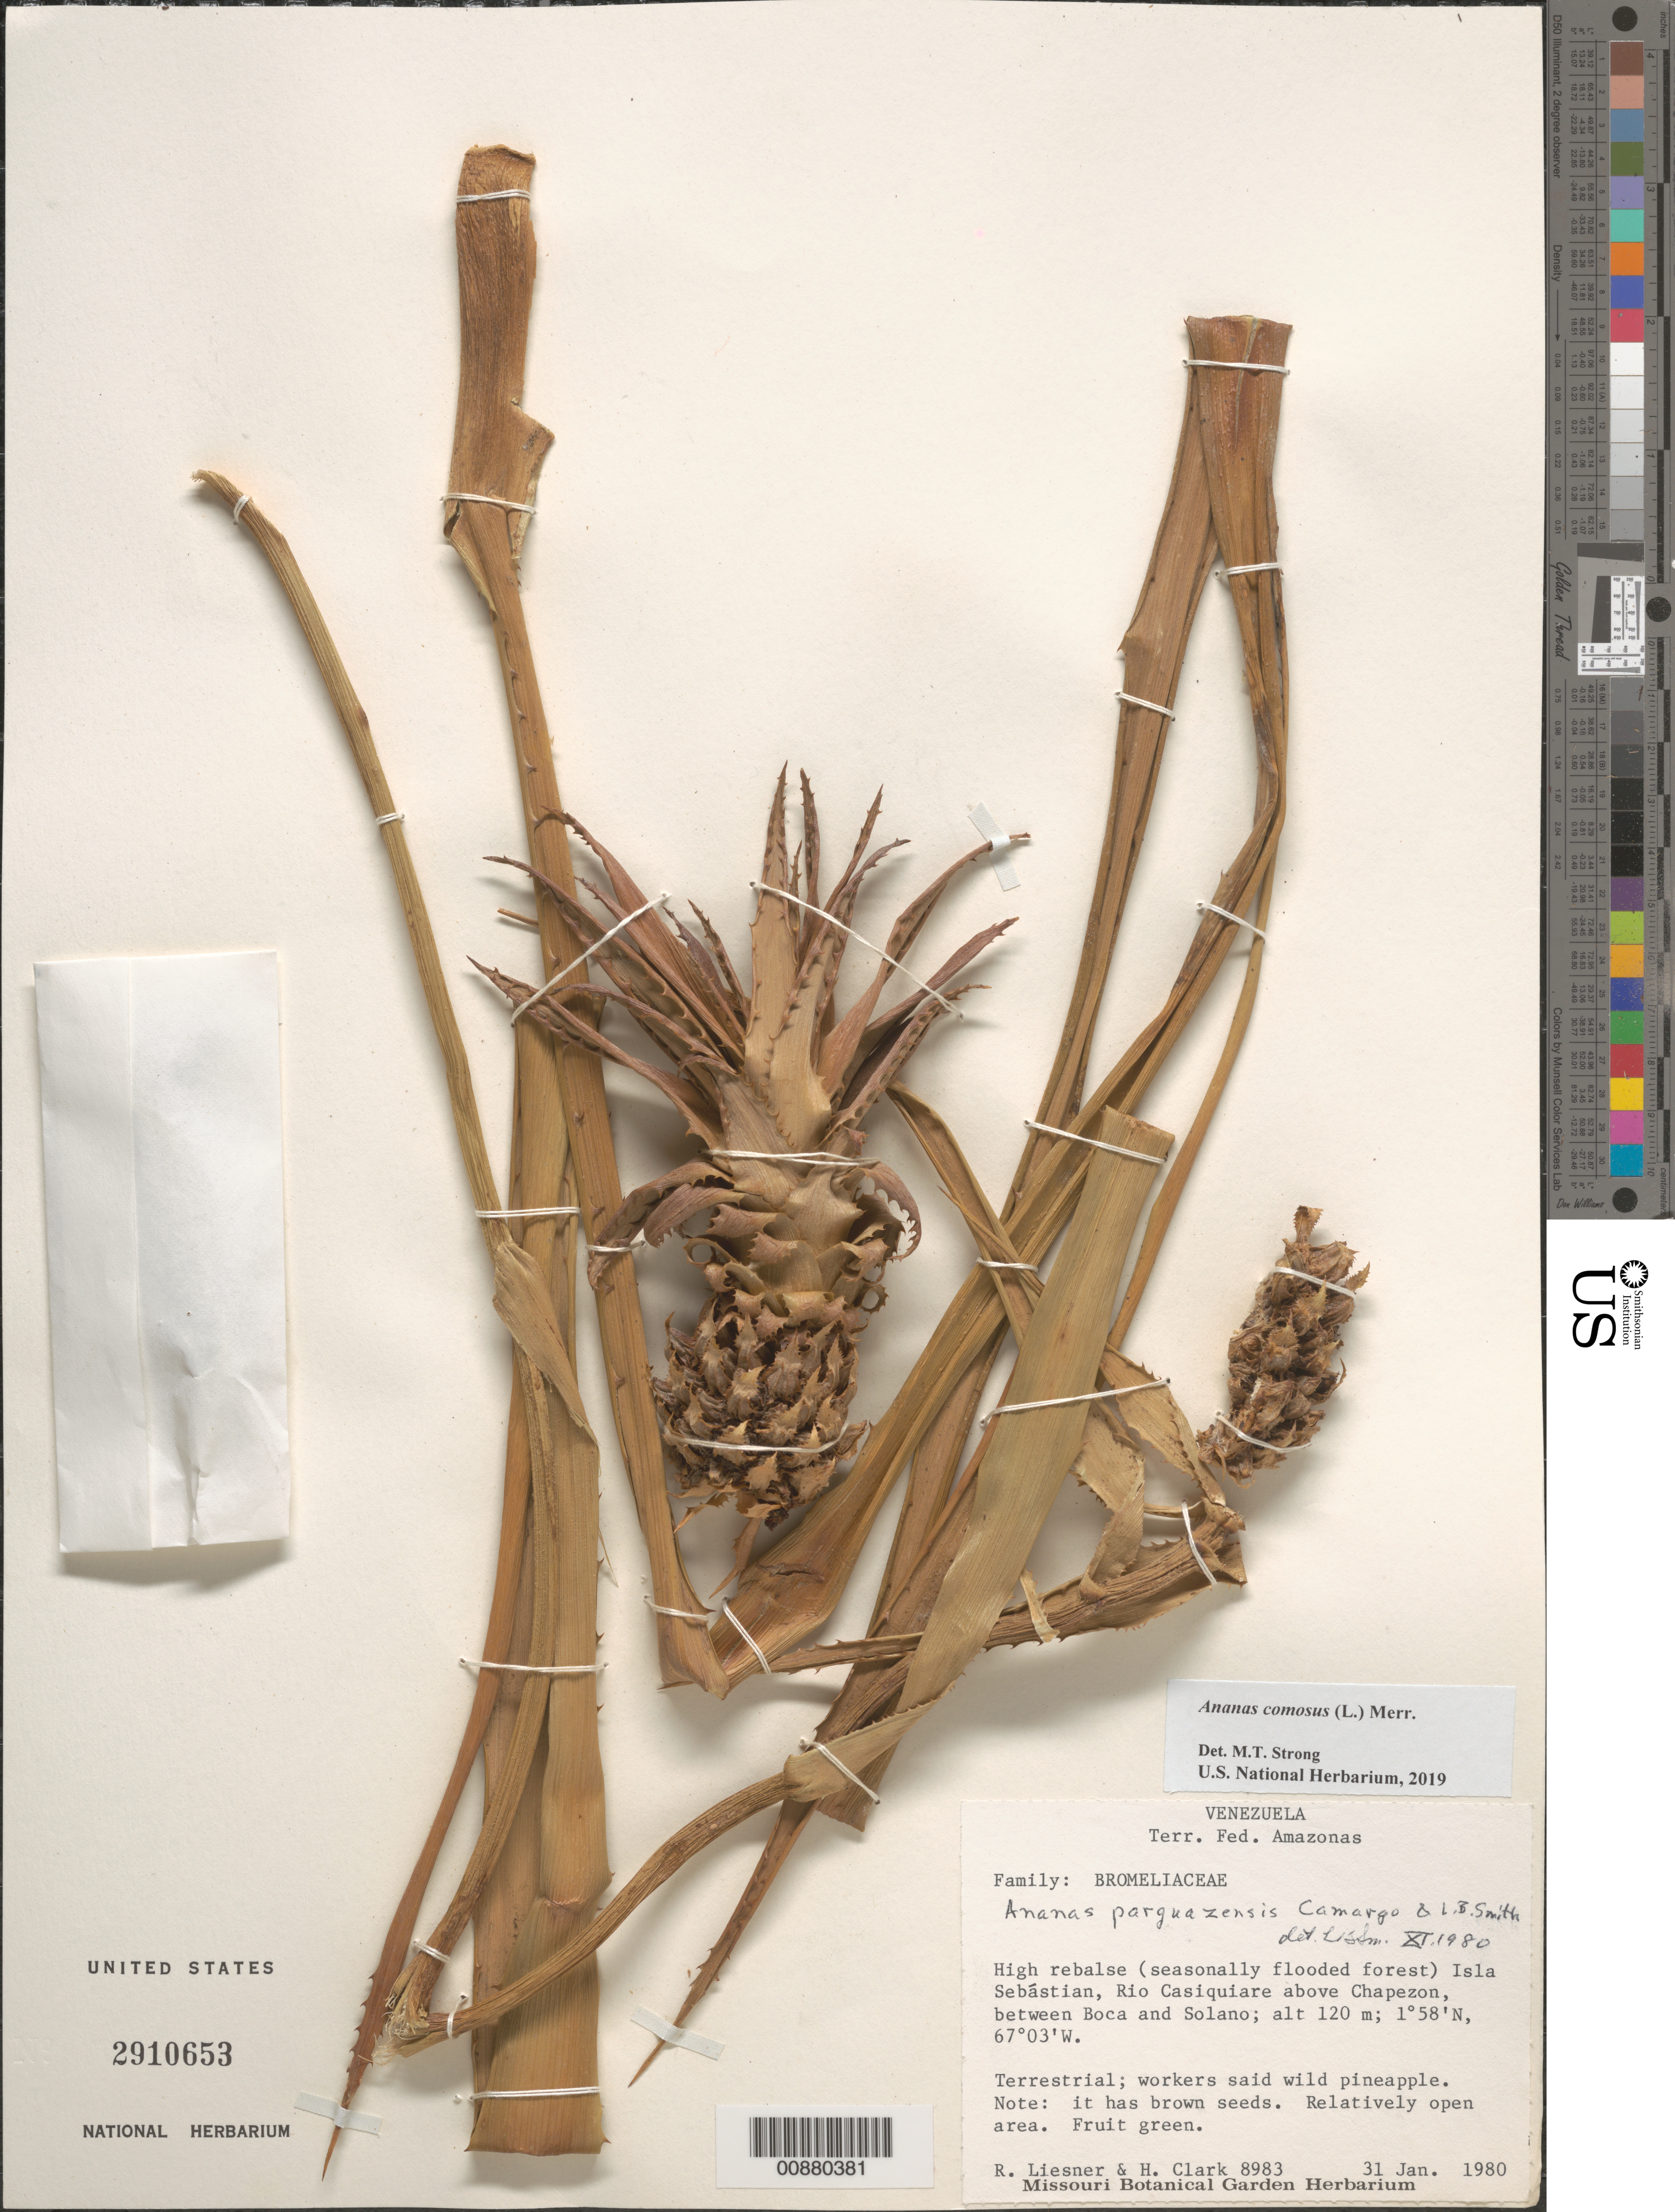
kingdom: Plantae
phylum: Tracheophyta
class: Liliopsida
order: Poales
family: Bromeliaceae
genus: Ananas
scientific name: Ananas comosus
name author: (L.) Merr.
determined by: Strong, Mark T., (BOT), Smithsonian Institution - National Museum of Natural History (UNITED STATES)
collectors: R. L. Liesner & H. L. Clark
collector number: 8983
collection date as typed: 31-Jan-80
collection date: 1980-01-31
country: Venezuela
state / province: Amazonas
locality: Isla Sebastián, Río Casiquiare, above Chapezon, between Boca and Solano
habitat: High seasonally flooded forest; relatively open area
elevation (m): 120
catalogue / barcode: US 2910653